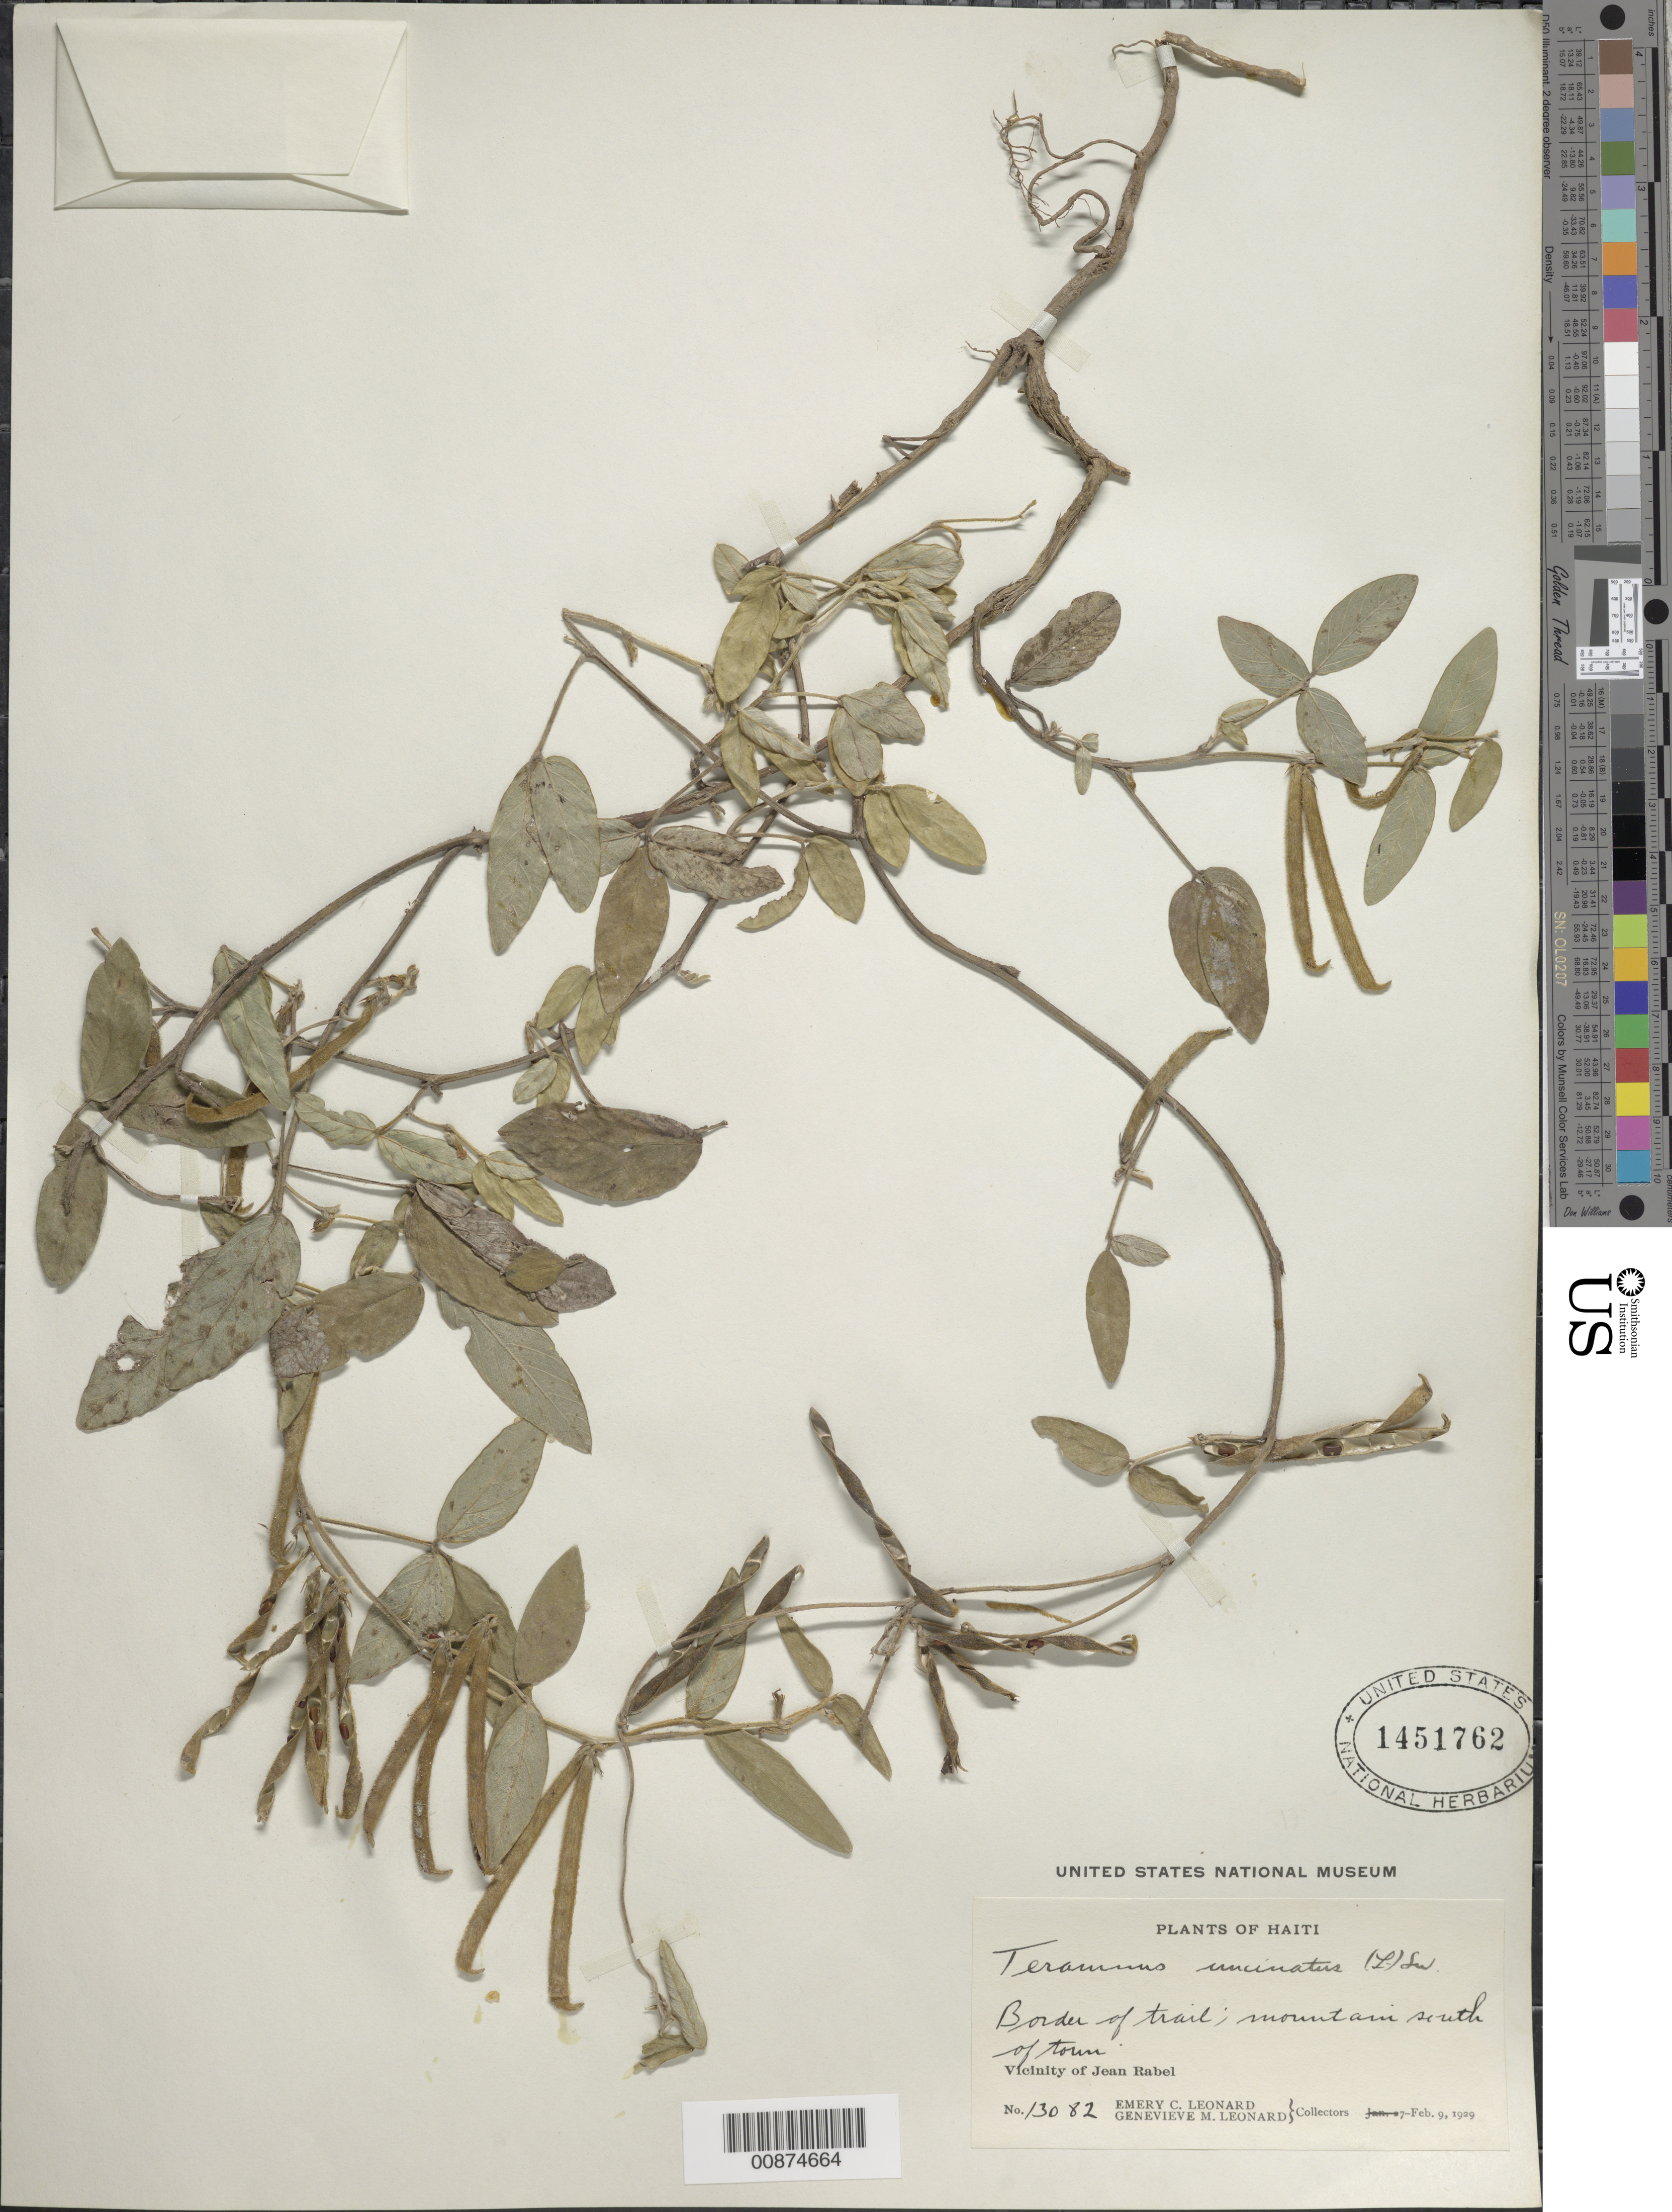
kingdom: Plantae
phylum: Tracheophyta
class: Magnoliopsida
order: Fabales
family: Fabaceae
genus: Teramnus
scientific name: Teramnus uncinatus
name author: (L.) Sw.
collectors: E. C. Leonard & G. M. Leonard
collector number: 13082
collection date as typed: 09 Feb 1929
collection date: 1929-02-09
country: Haiti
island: Hispaniola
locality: Mountain south of Jean Rabel.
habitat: Border of trail. Mountain.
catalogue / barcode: US 1451762